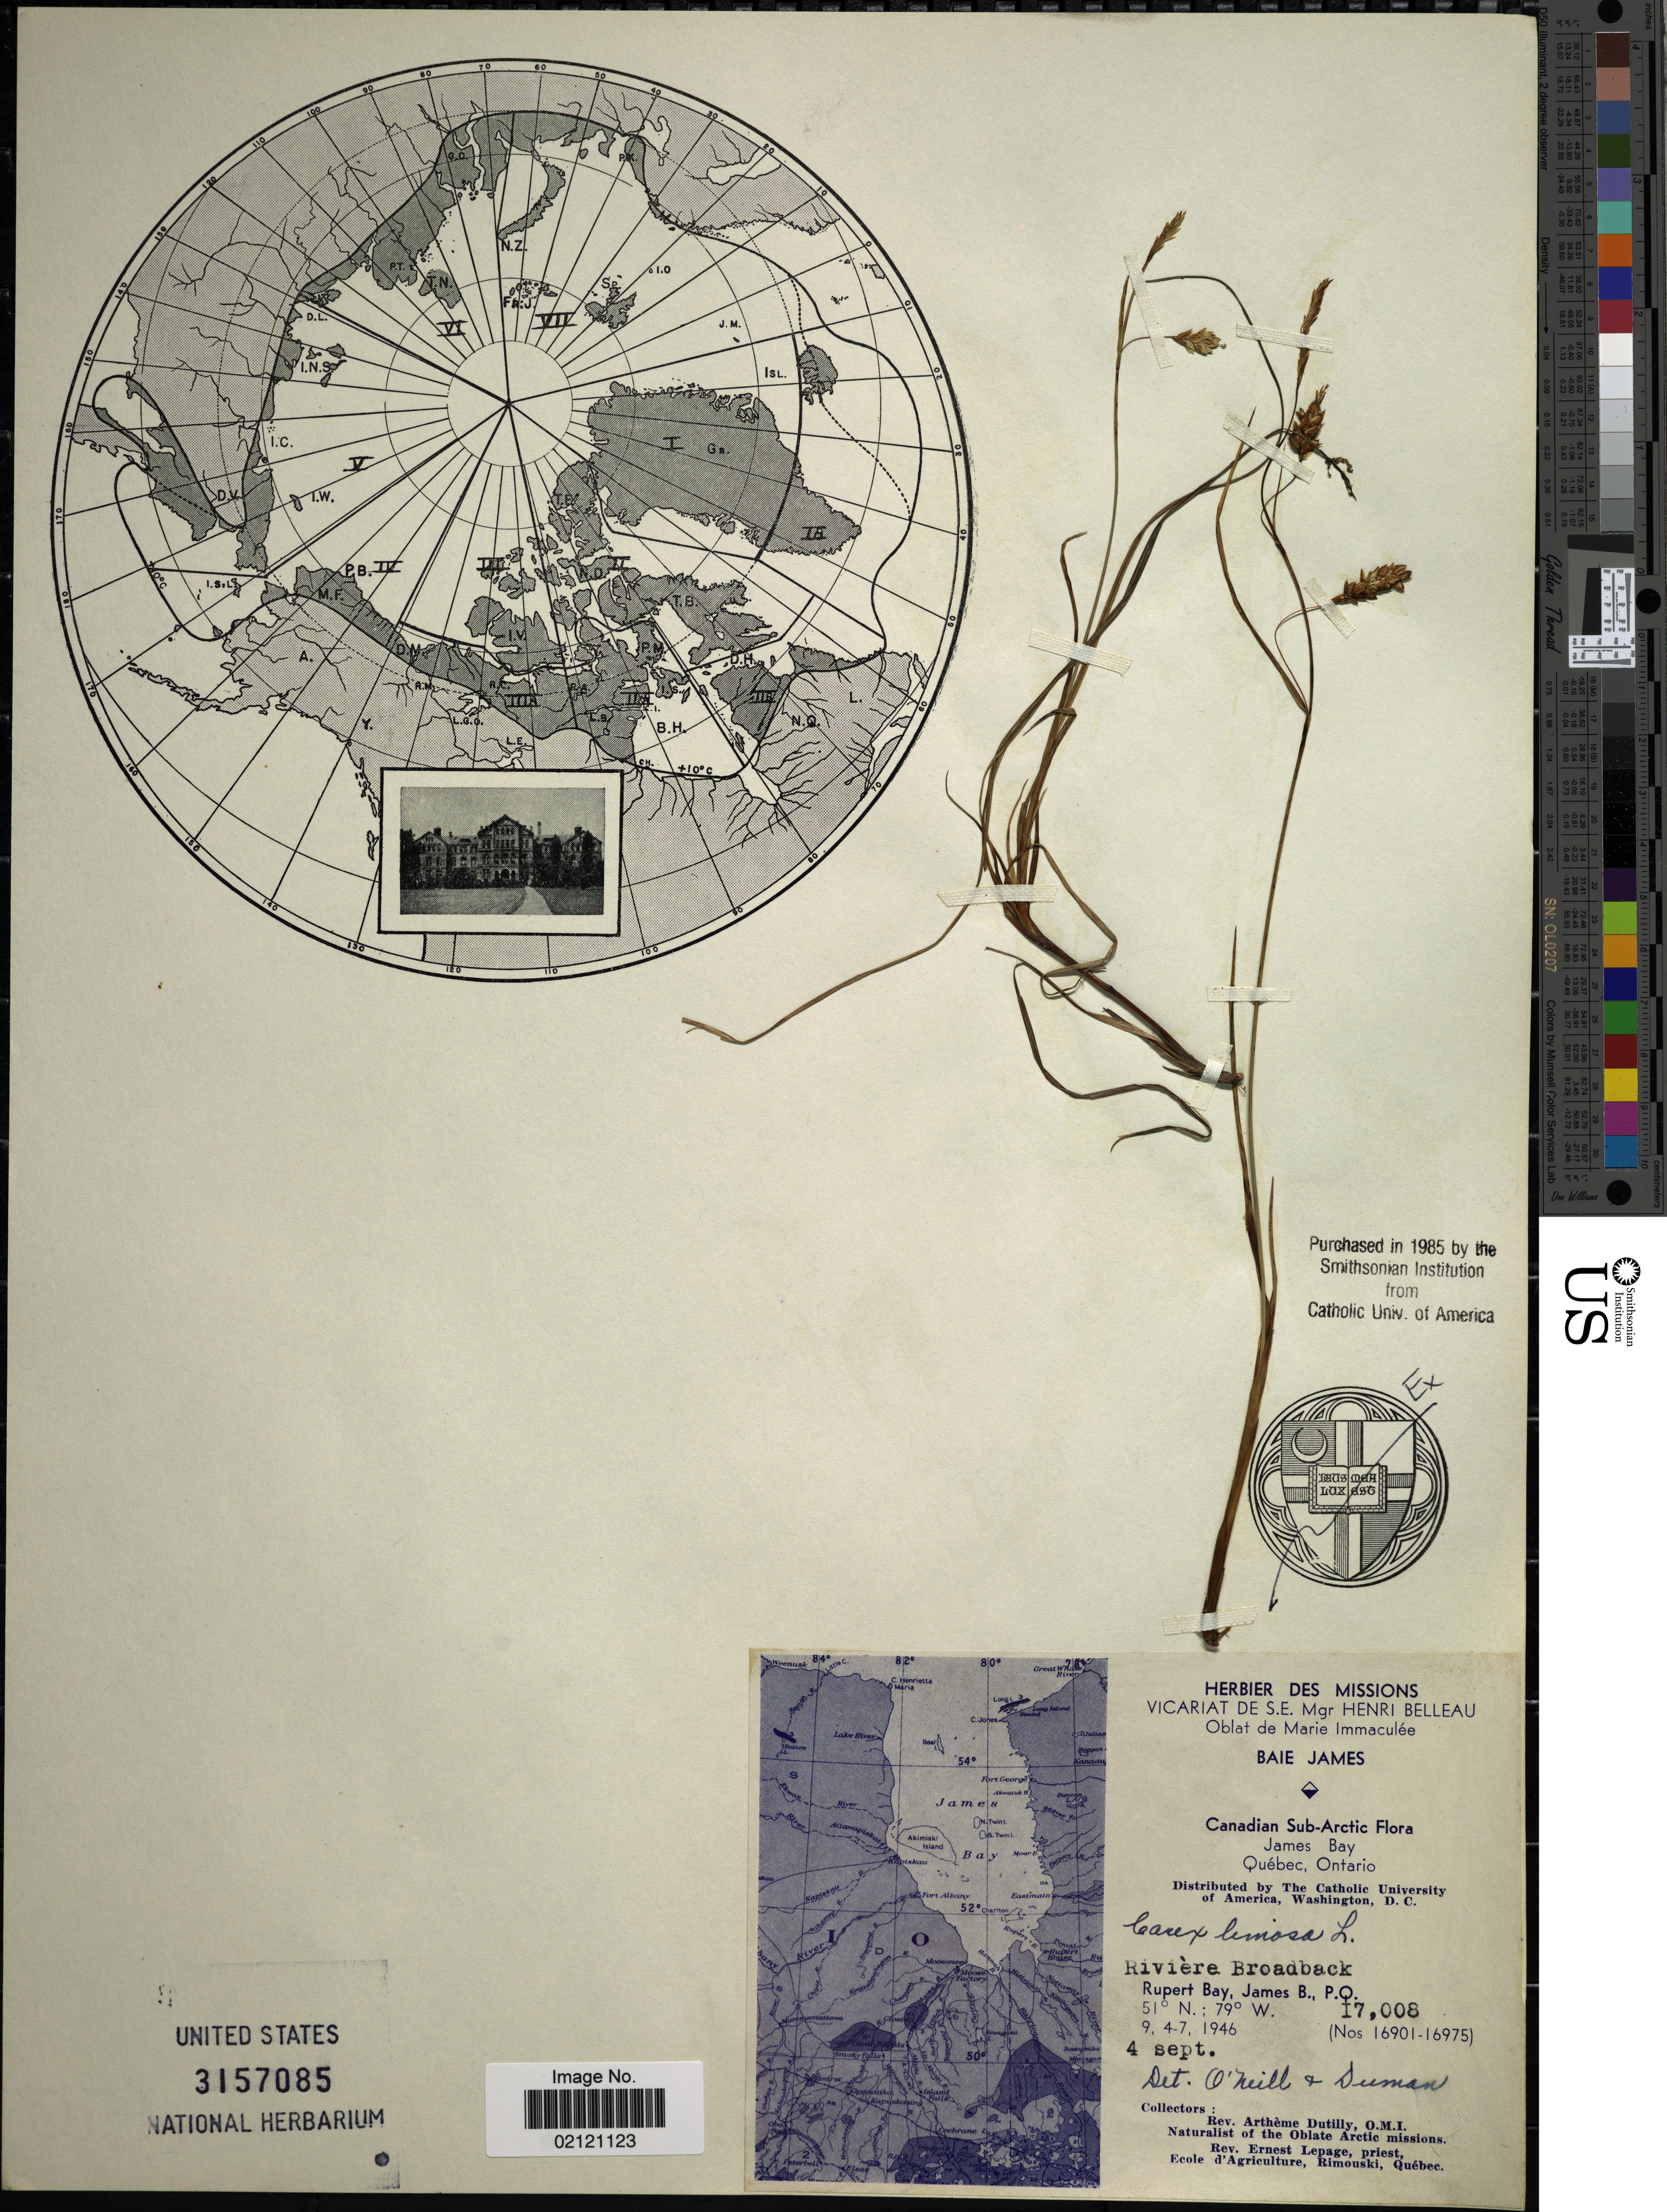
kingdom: Plantae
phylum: Tracheophyta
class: Liliopsida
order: Poales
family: Cyperaceae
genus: Carex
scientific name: Carex limosa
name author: L.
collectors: A. Dutilly & E. Lepage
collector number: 17008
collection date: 1946-09-04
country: Canada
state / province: Quebec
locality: Canadian Sub-Arctic, James Bay, Quebec, Ontario, Riviere Broadback, Rupert Bay, James B. PQ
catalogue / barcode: US 3157085